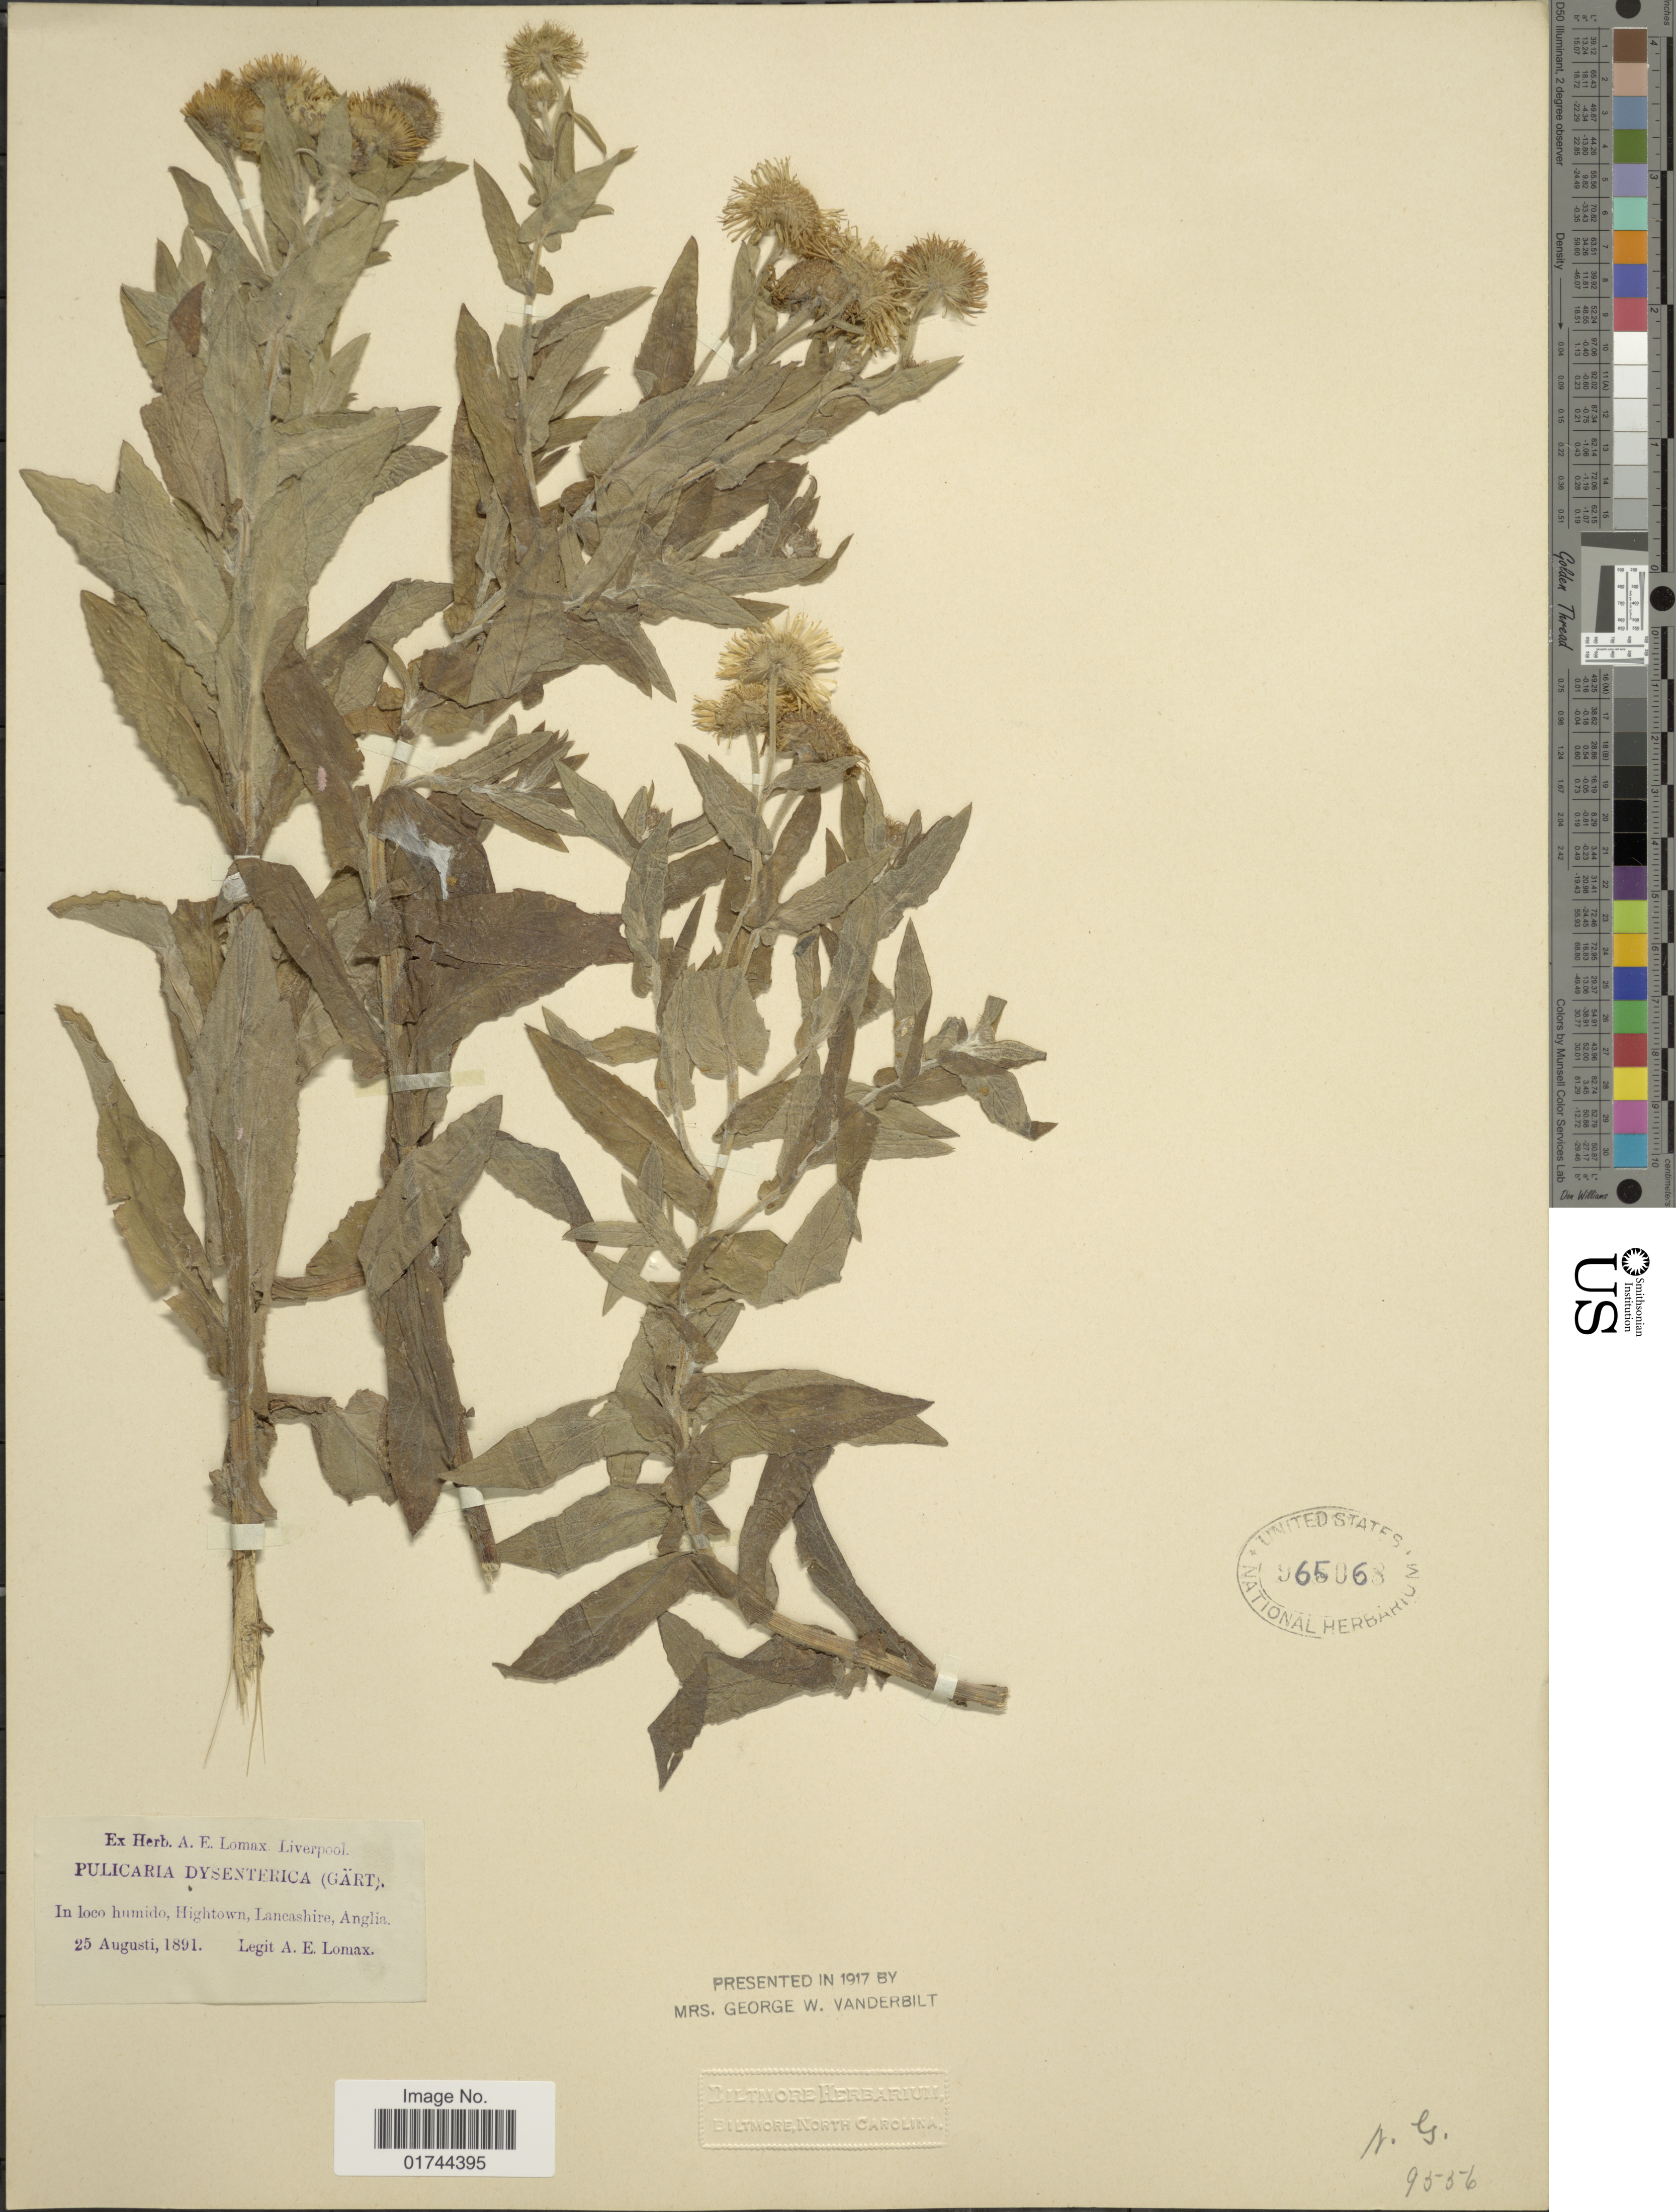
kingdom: Plantae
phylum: Tracheophyta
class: Magnoliopsida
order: Asterales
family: Asteraceae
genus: Pulicaria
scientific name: Pulicaria dysenterica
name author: (L.) Bernh.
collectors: A. Lomax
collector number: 9556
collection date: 1891-08-25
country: United Kingdom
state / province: England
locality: In loco humido, Hightown, Lancashire, Anglia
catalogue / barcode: US 965068